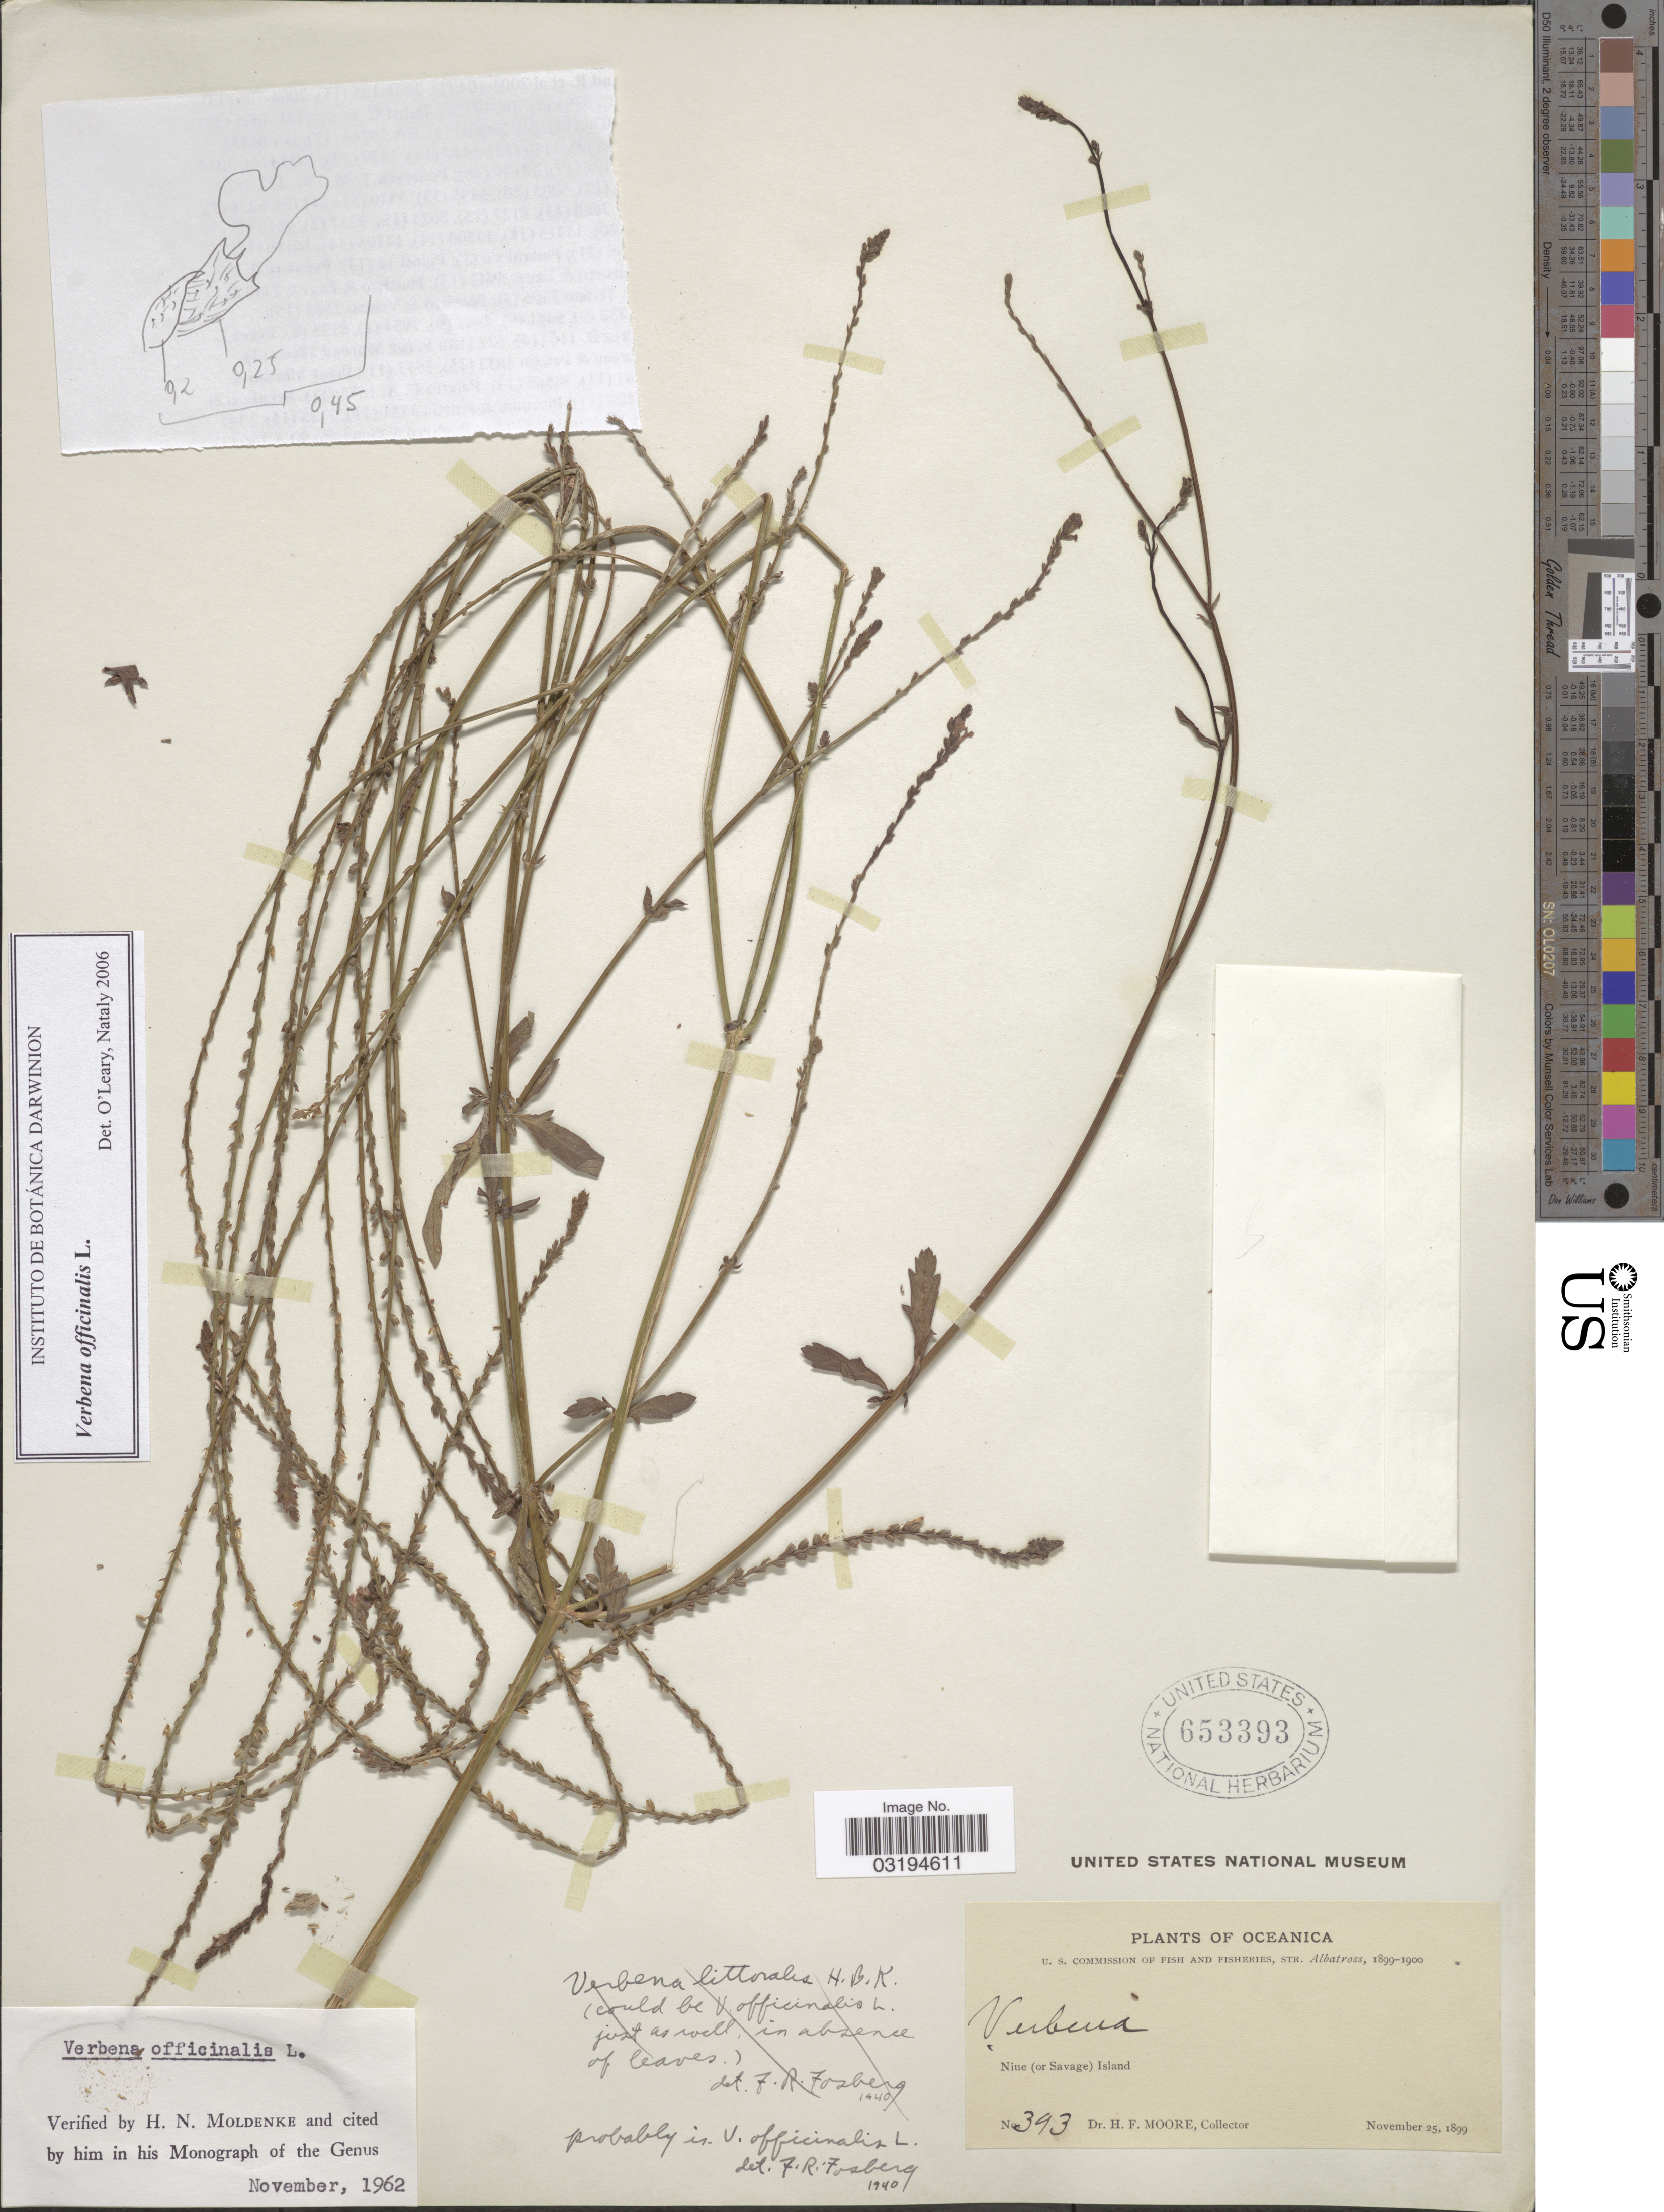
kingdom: Plantae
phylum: Tracheophyta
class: Magnoliopsida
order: Lamiales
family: Verbenaceae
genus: Verbena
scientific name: Verbena officinalis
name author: L.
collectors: H. F. Moore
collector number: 393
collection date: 1899-11-25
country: Niue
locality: Oceanica. Niue (or Savage) Island.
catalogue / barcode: US 653393